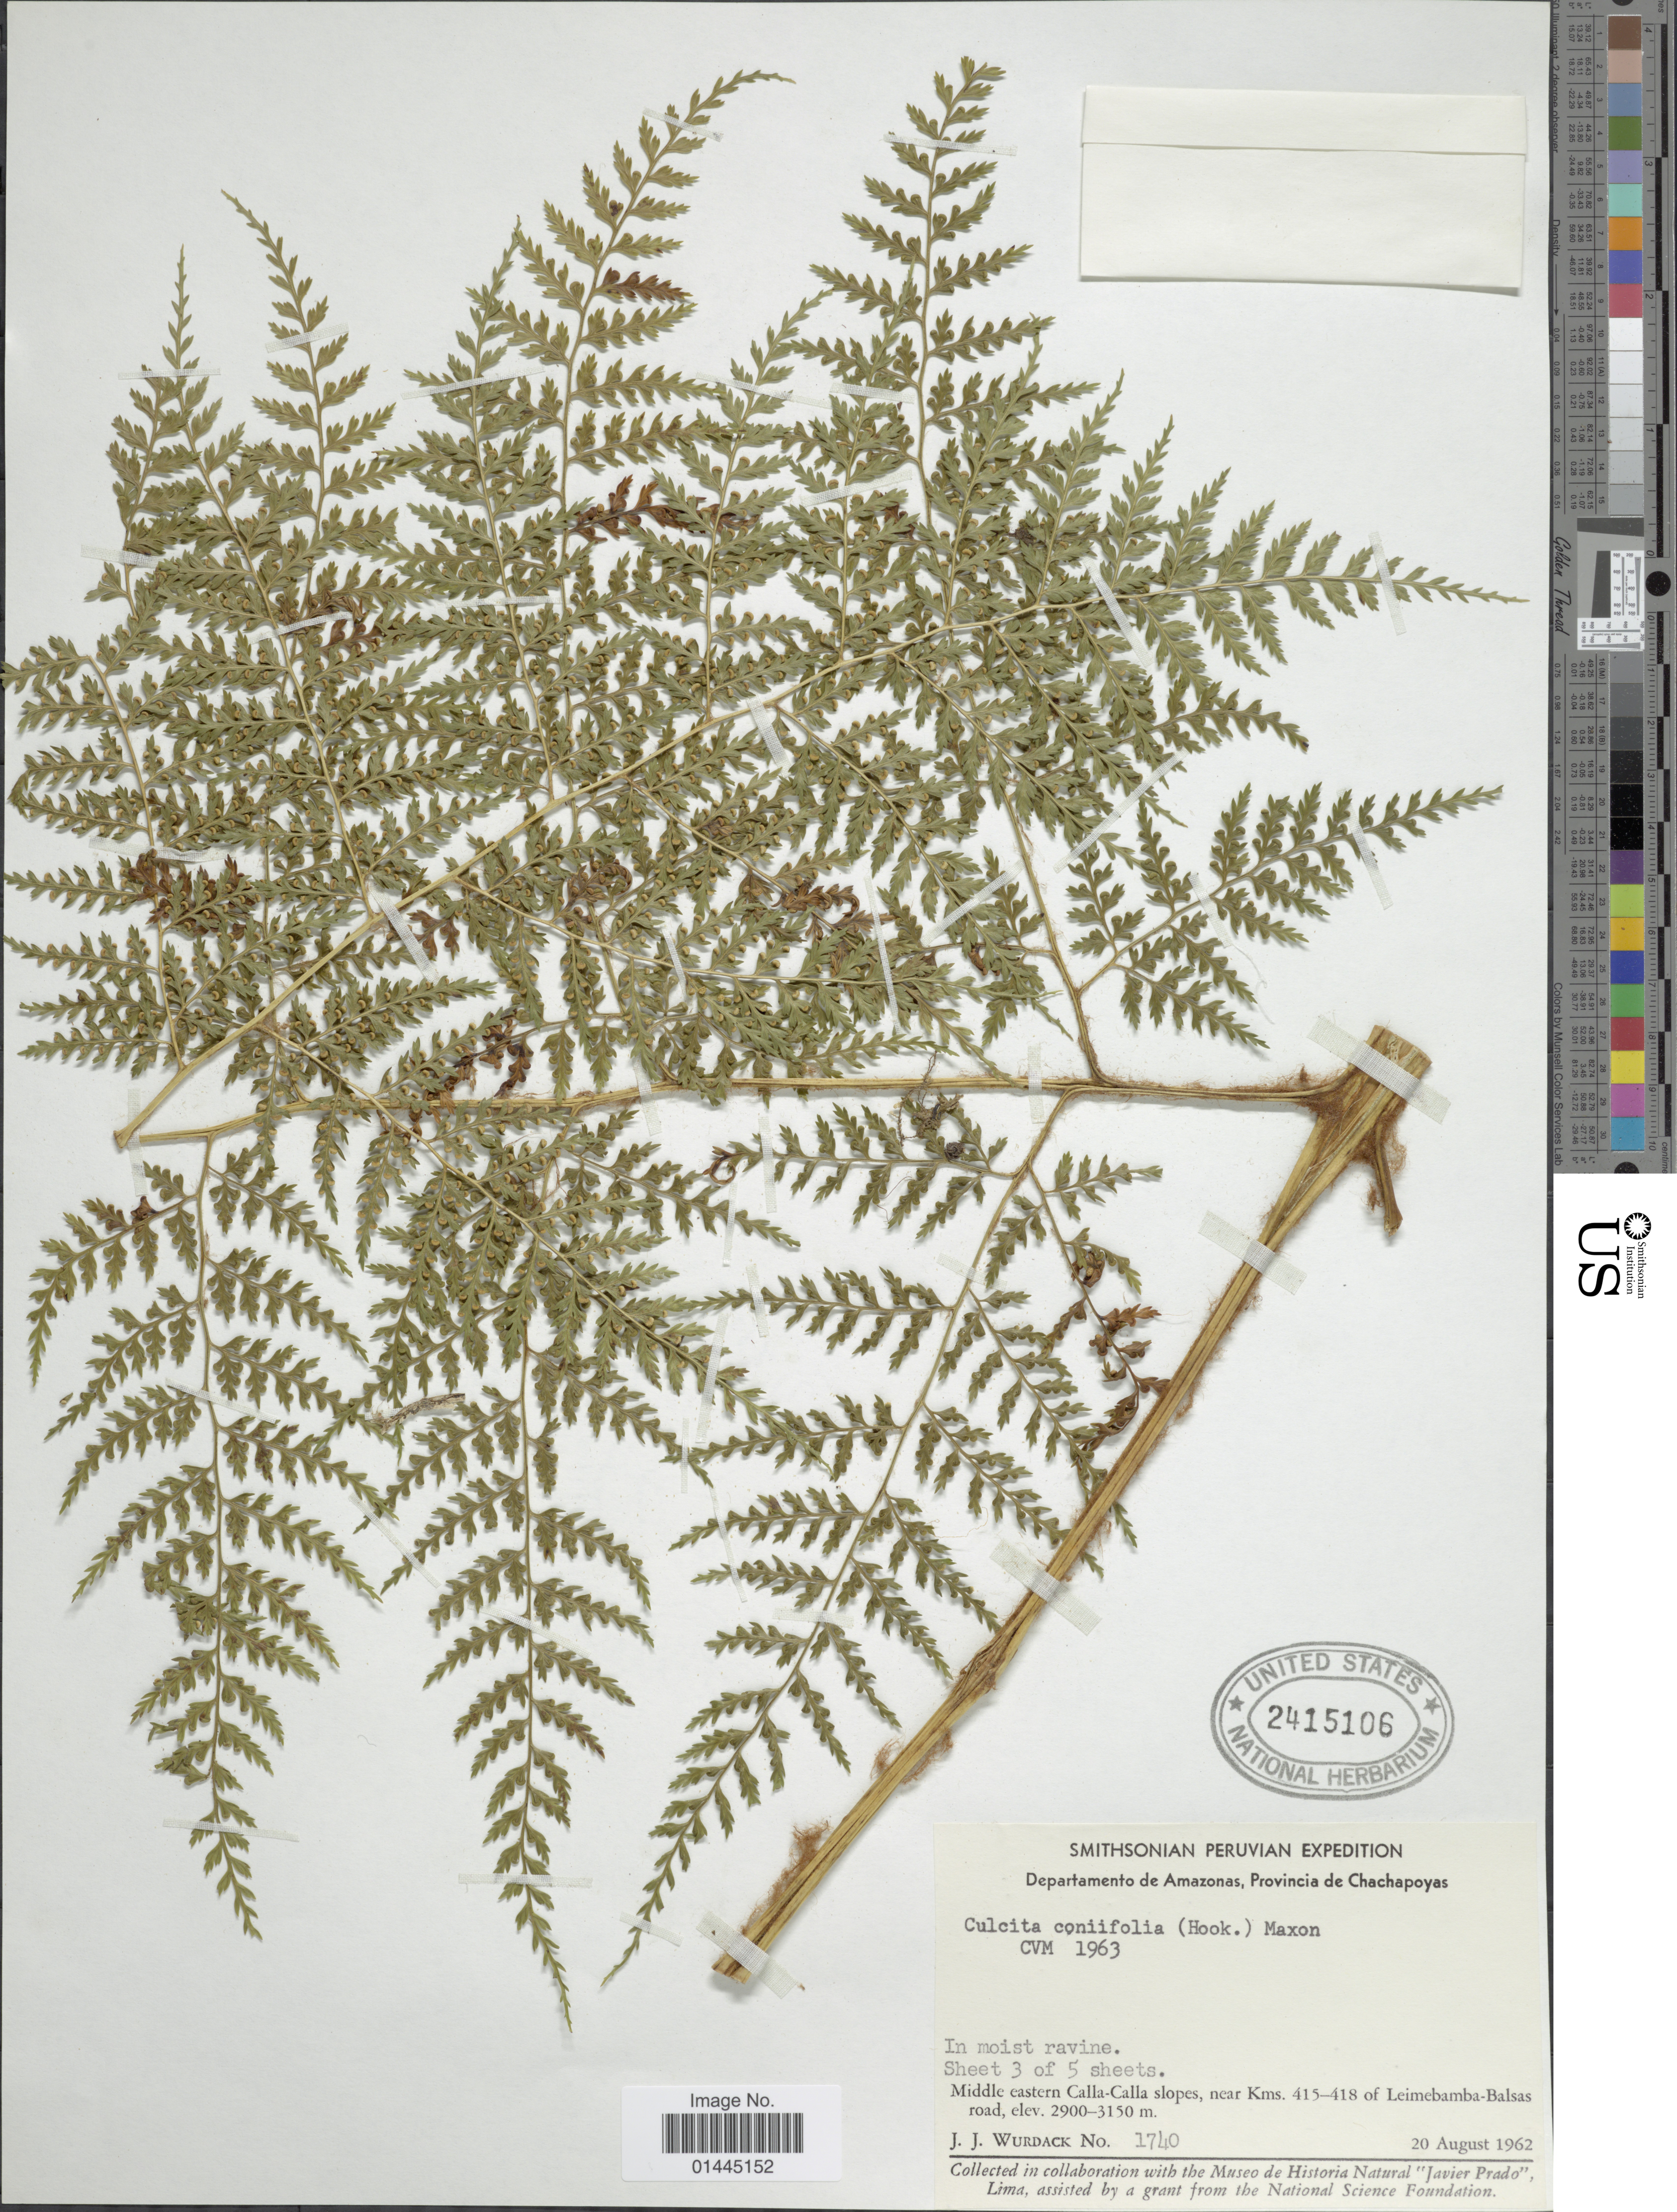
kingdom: Plantae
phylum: Tracheophyta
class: Polypodiopsida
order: Cyatheales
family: Culcitaceae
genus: Culcita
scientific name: Culcita coniifolia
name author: (Hook.) Maxon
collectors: J. J. Wurdack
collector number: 1740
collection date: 1962-08-20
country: Peru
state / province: Amazonas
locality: Provincia de Chachapoyas, middle eastern Calla-Calla slopes, near Kms. 415-418 of Leimebamba-Balsas road.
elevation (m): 2900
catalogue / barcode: US 2415106